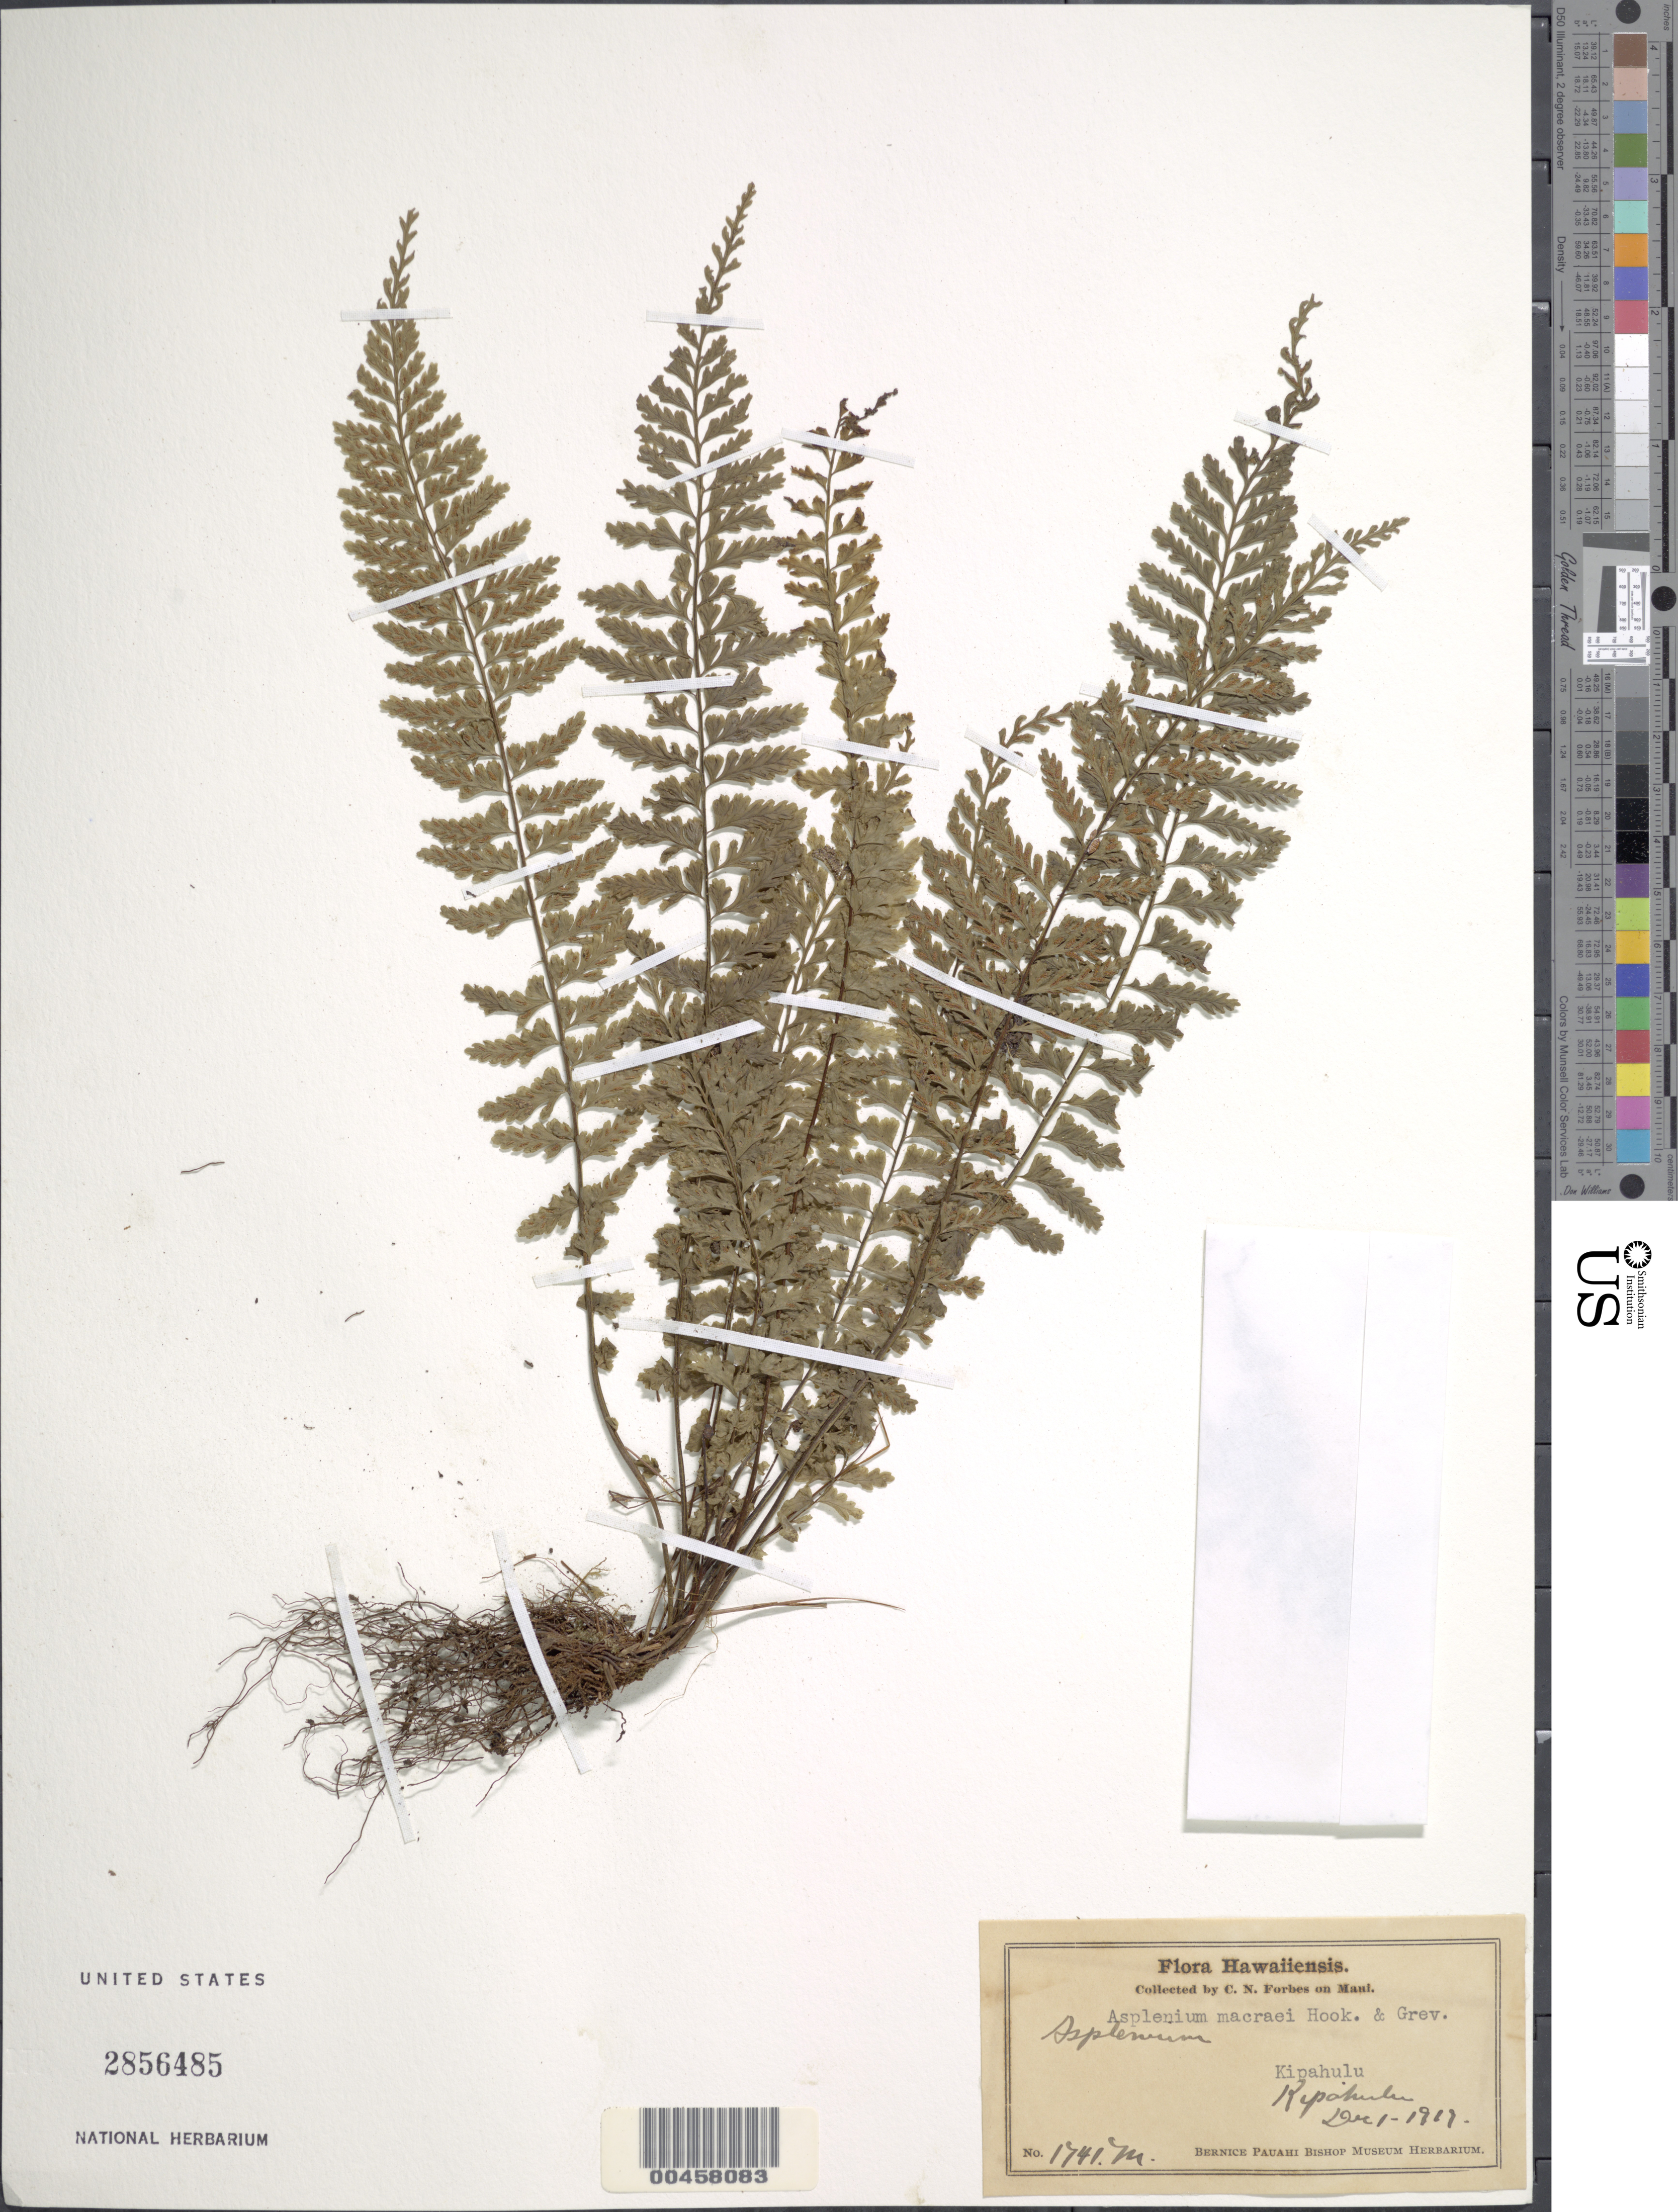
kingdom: Plantae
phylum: Tracheophyta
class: Polypodiopsida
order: Polypodiales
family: Aspleniaceae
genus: Asplenium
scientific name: Asplenium macraei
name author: Hook. & Grev.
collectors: C. N. Forbes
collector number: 1741.M.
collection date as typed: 1 Dec 1919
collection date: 1919-12-01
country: United States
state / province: Hawaii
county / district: Maui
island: Maui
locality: Kipahulu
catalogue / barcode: US 2856485